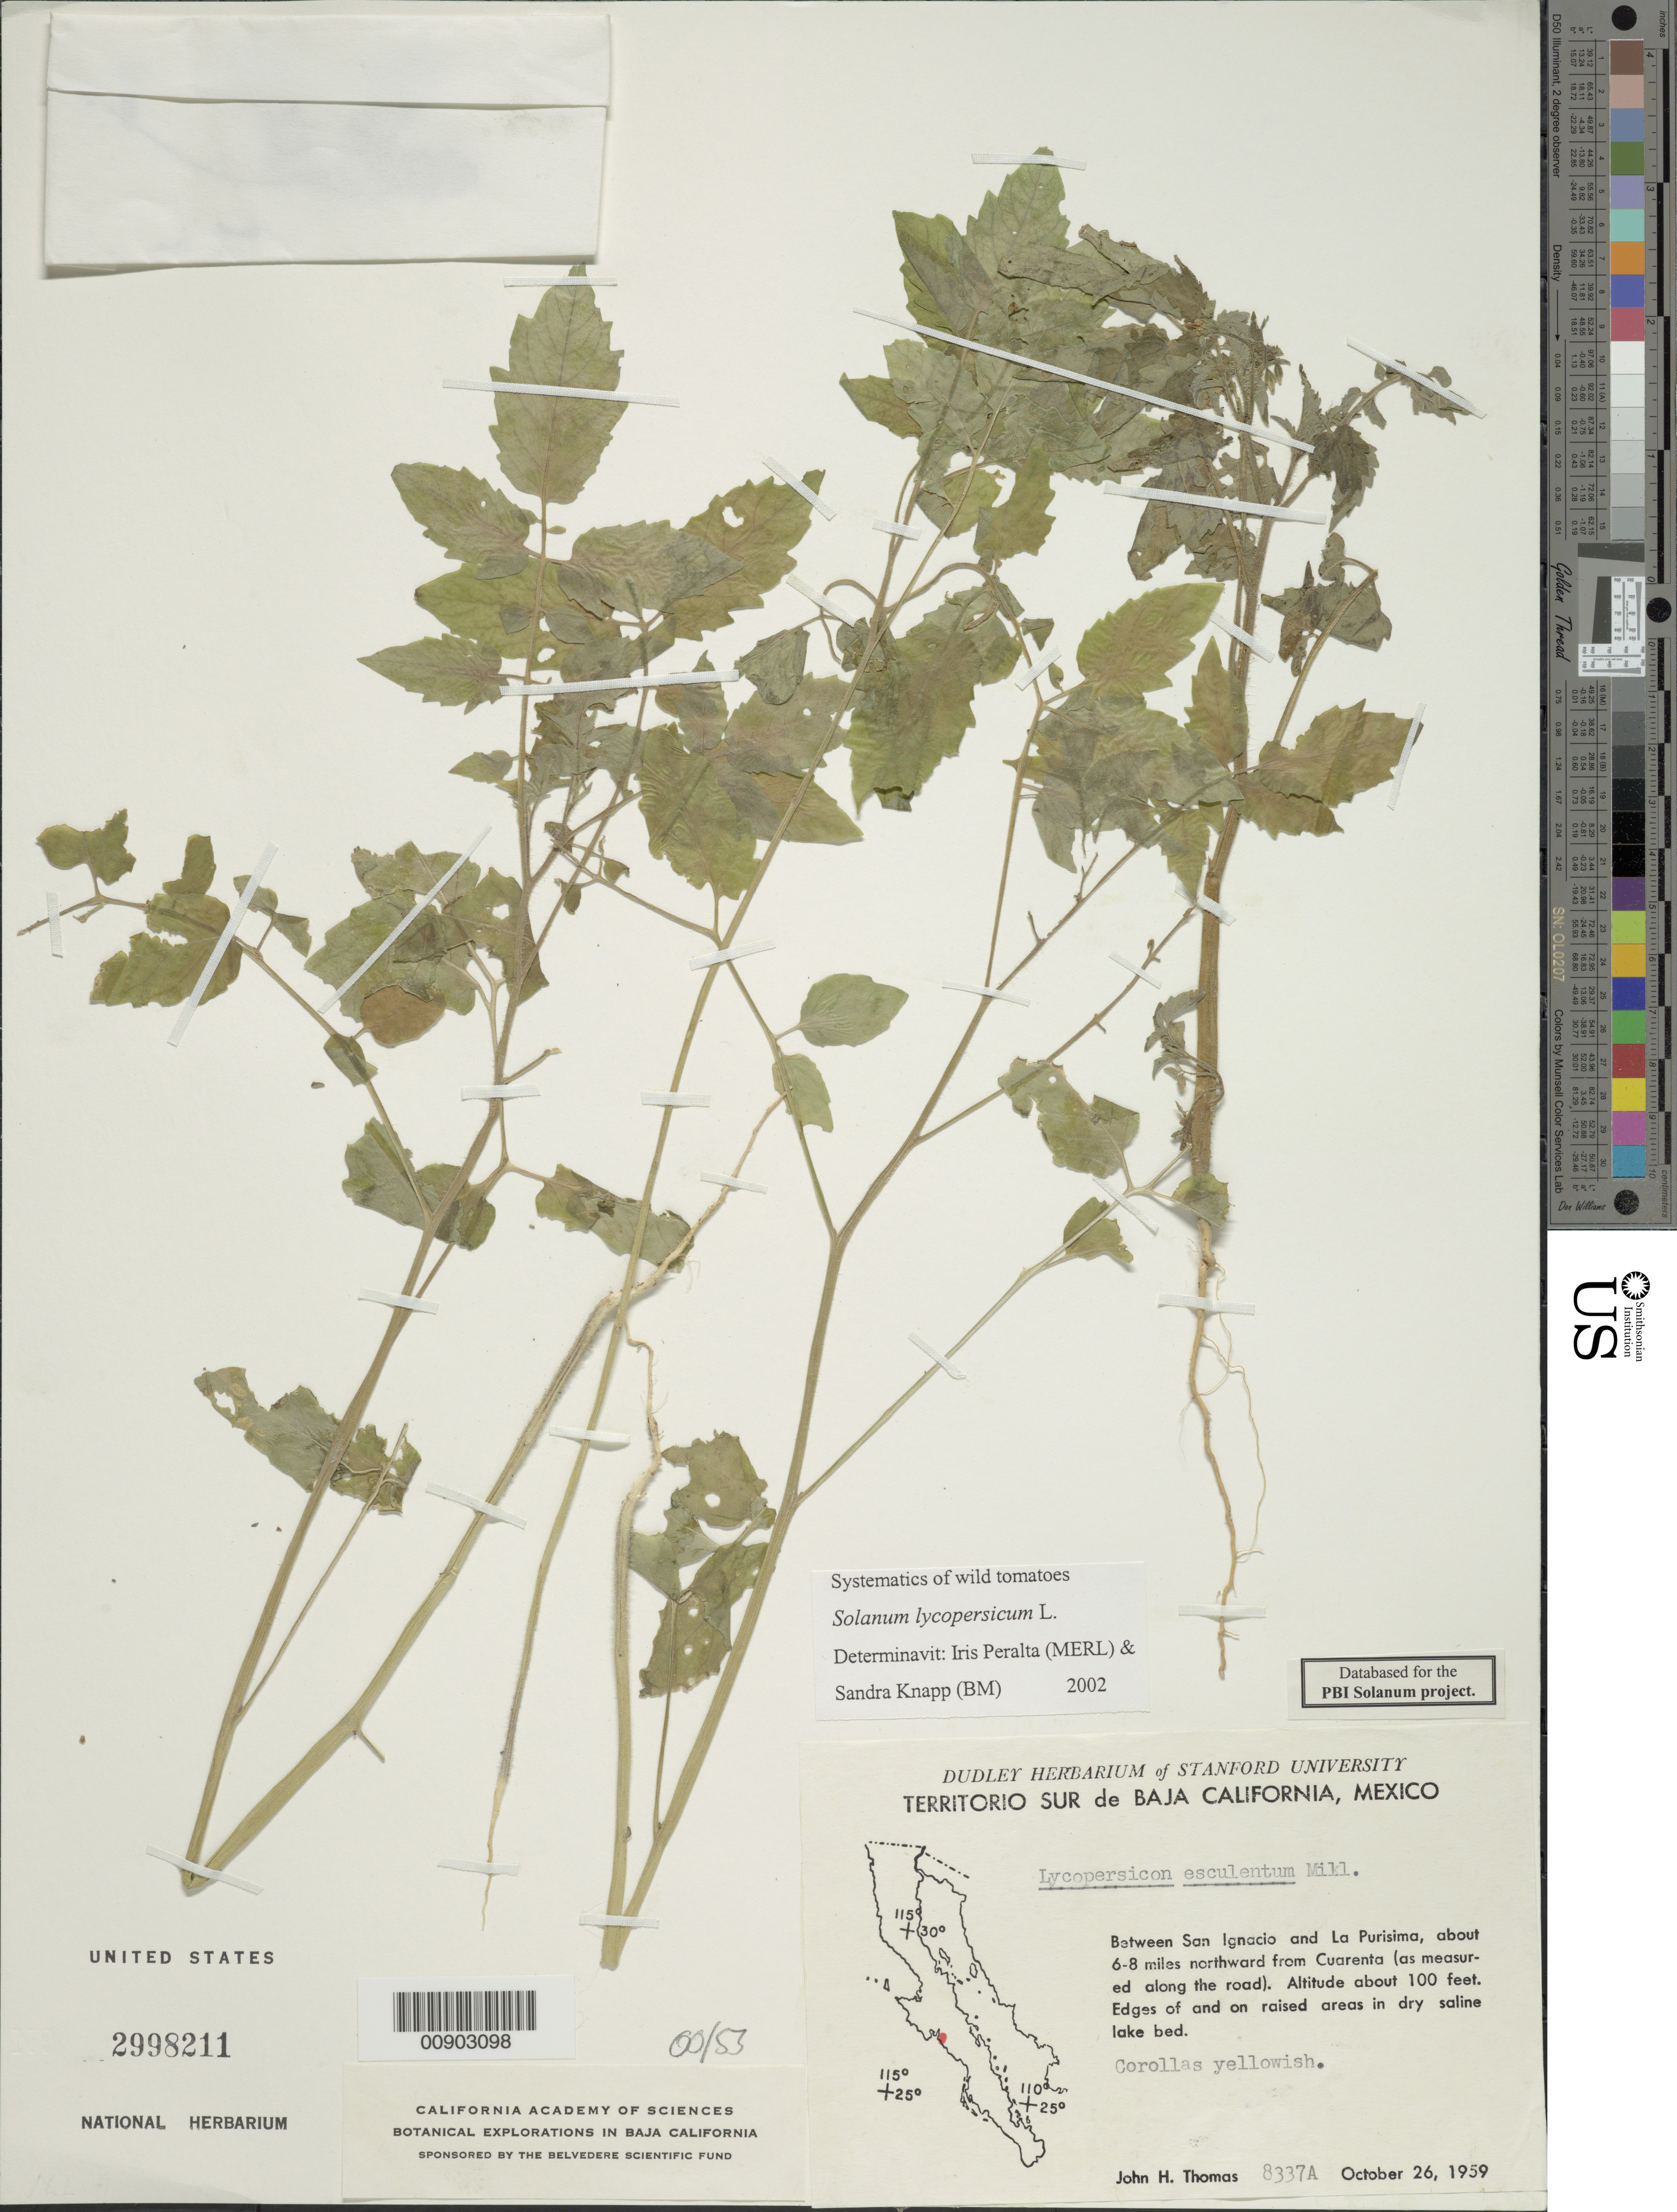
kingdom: Plantae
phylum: Tracheophyta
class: Magnoliopsida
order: Solanales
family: Solanaceae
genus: Solanum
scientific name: Solanum lycopersicum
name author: L.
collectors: J. H. Thomas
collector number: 8337 A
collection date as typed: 26 Oct 1959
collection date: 1959-10-26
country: Mexico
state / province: Baja California Sur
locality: Between San Ignacio and La Purisima, about 6-8 miles northward from Cuarenta (as measured along the road). Baja California Sur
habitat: Edges of and on raised areas in dry saline lake bed.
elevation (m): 30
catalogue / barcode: US 2998211